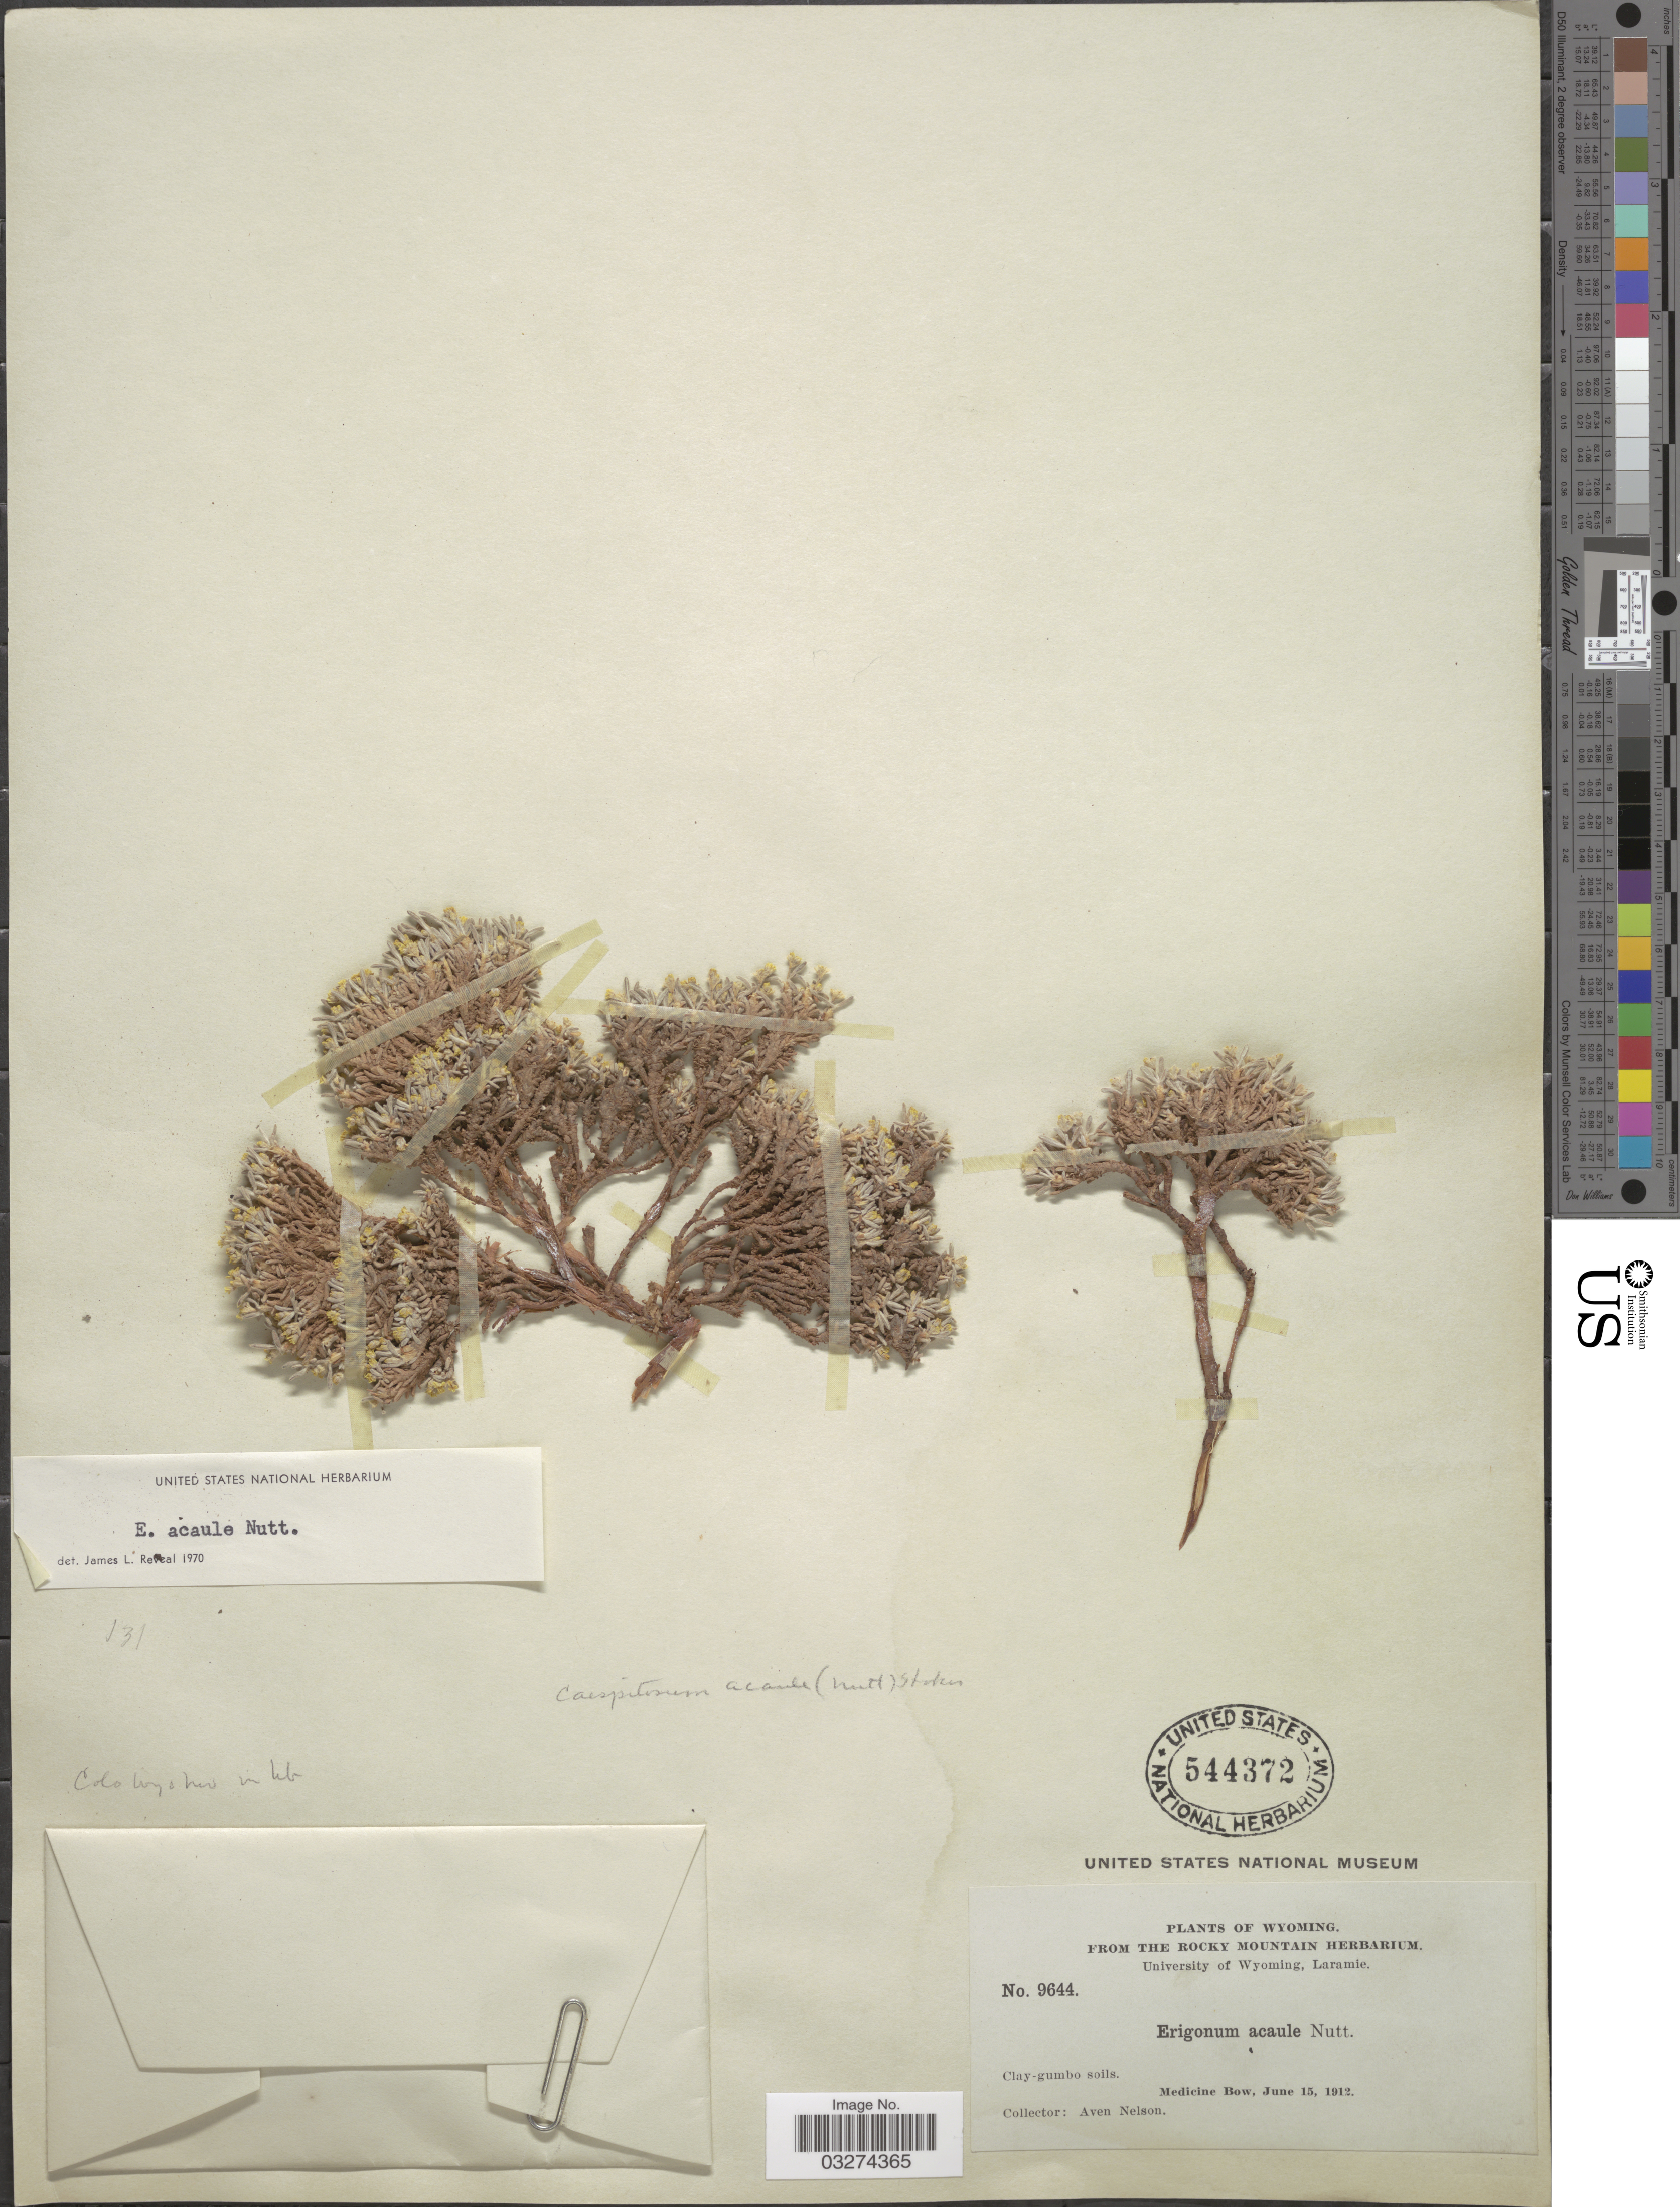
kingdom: Plantae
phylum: Tracheophyta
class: Magnoliopsida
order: Caryophyllales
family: Polygonaceae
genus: Eriogonum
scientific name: Eriogonum acaule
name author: Nutt.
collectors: A. Nelson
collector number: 9644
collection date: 1912-06-15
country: United States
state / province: Wyoming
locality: Medicine Bow.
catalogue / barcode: US 544372